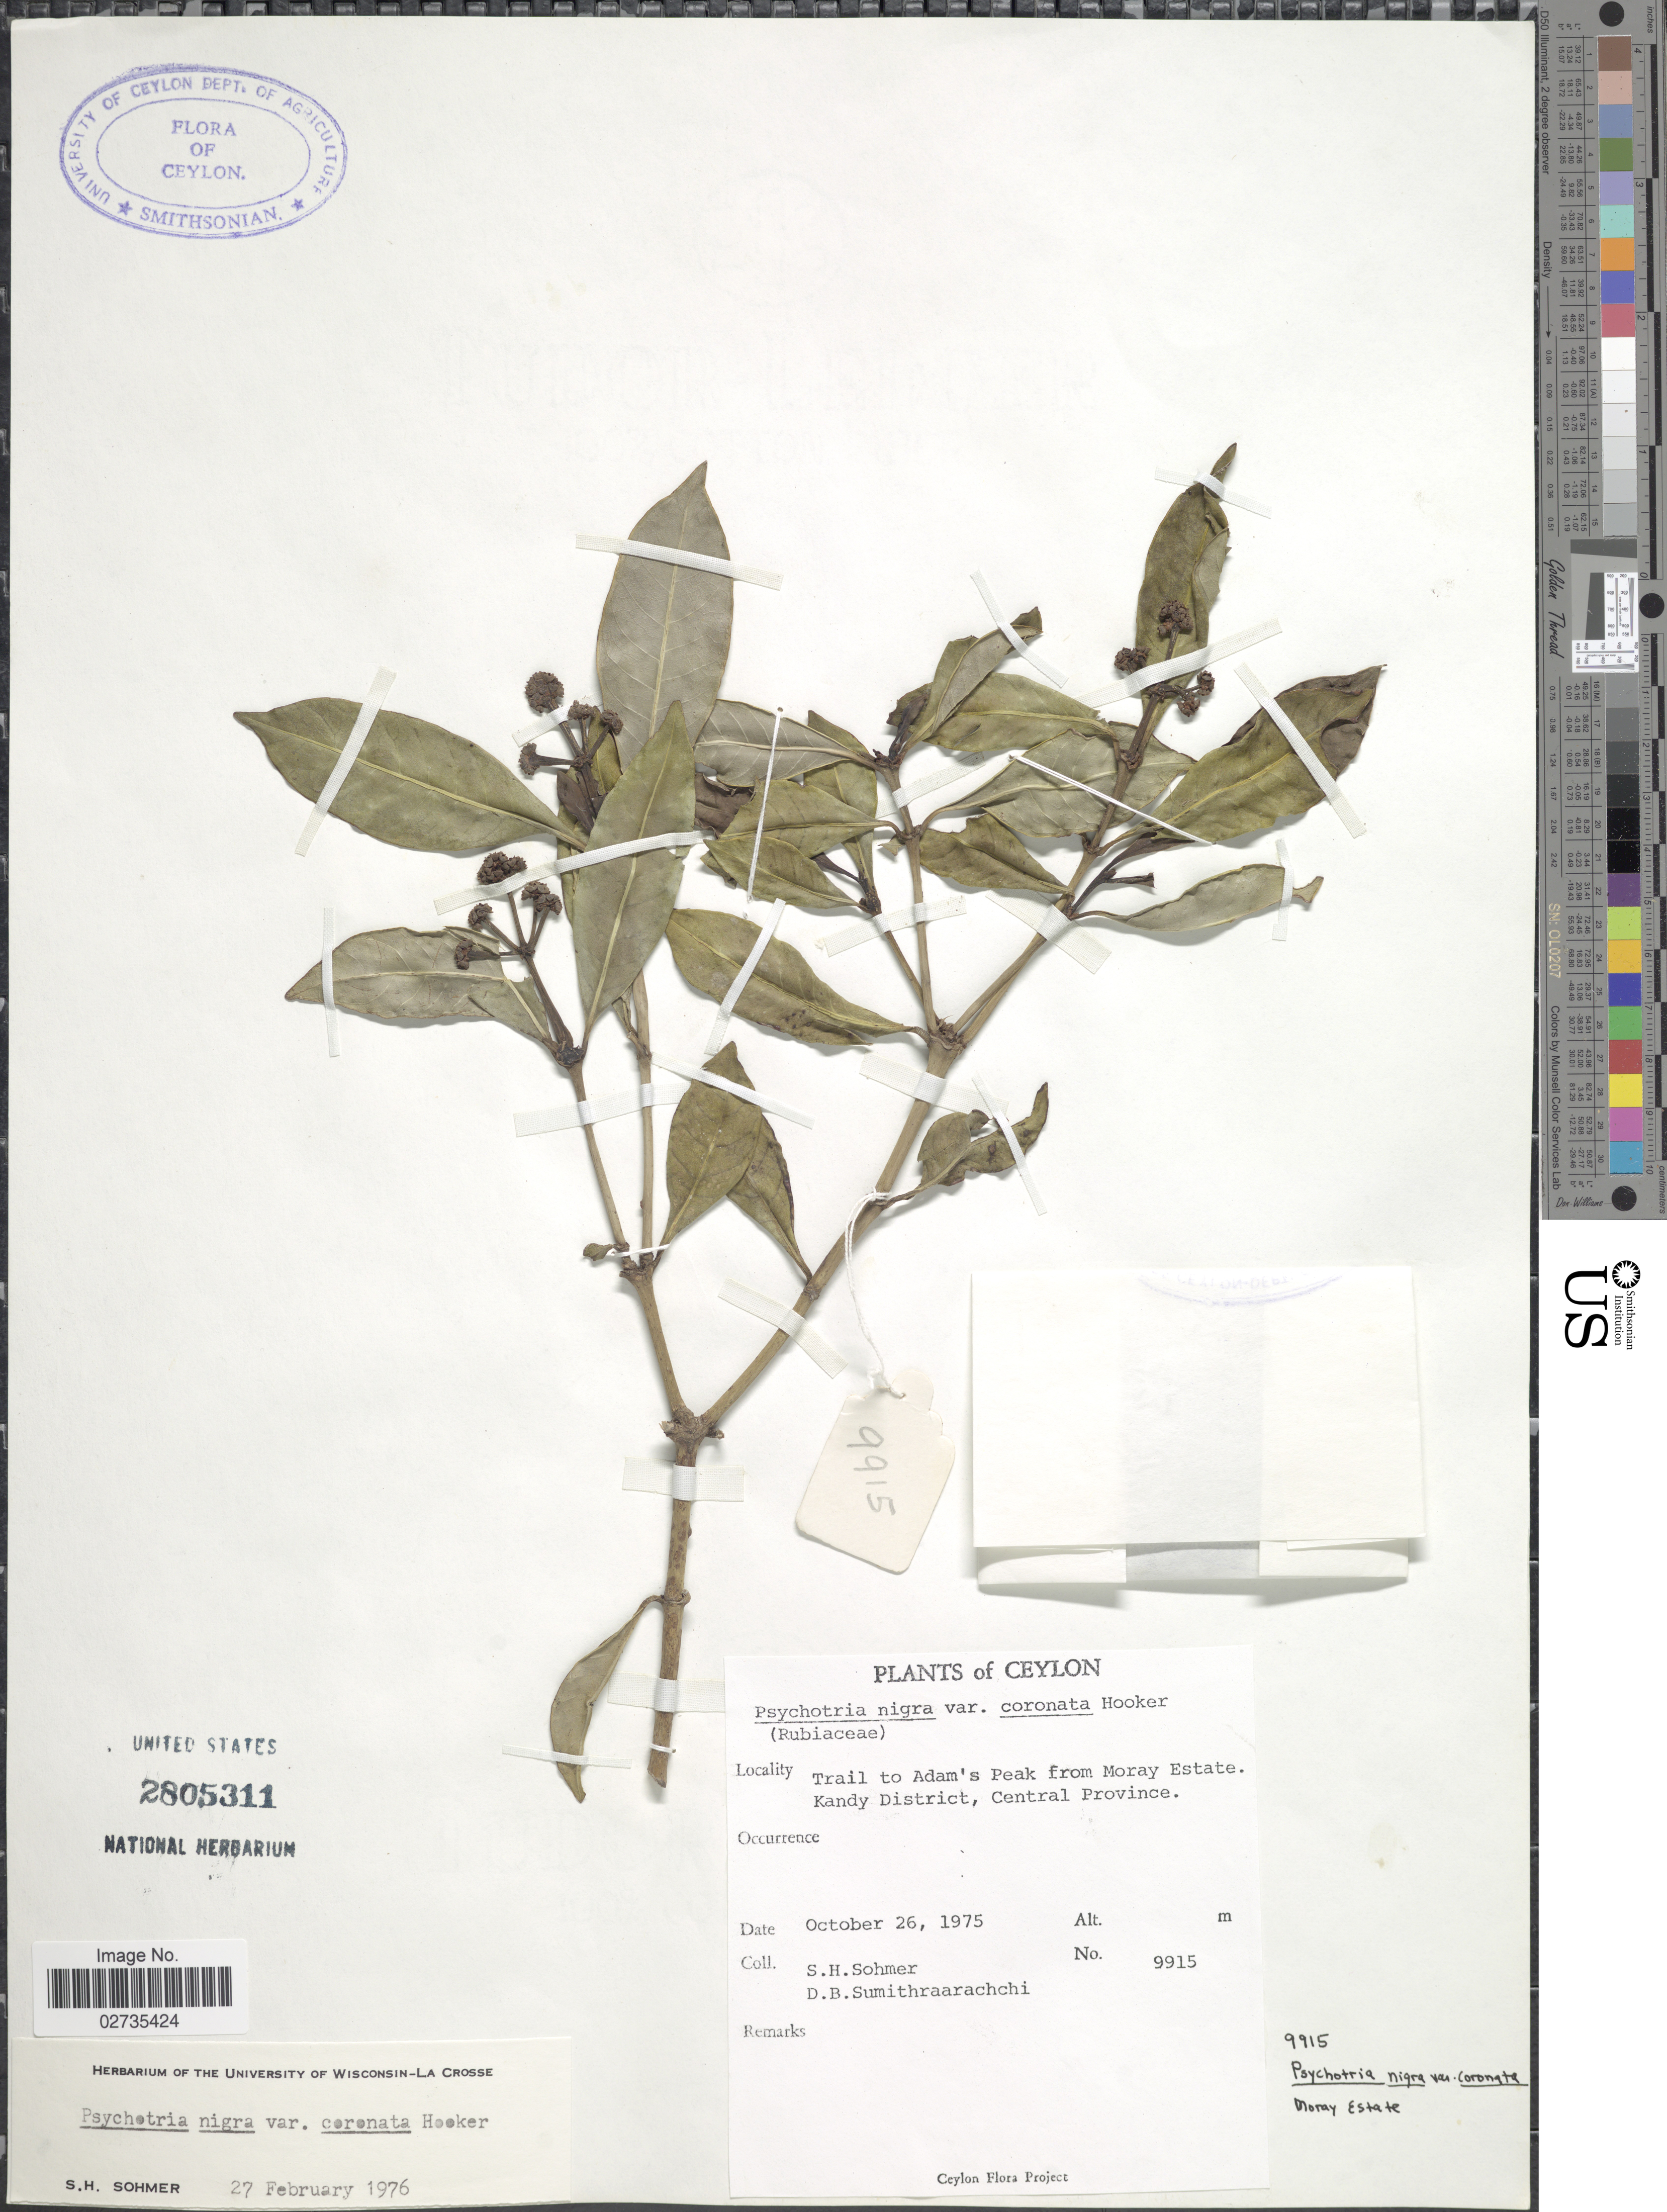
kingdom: Plantae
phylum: Tracheophyta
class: Magnoliopsida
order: Gentianales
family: Rubiaceae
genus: Psychotria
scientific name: Psychotria nigra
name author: (Gaertn.) Alston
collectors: S. H. Sohmer & D. B. Sumithraarachchi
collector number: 9915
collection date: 1975-10-26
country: Sri Lanka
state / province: Central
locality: Ceylon. Trail to Adam's Peak from Moray Estate. Kandy District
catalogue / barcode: US 2805311